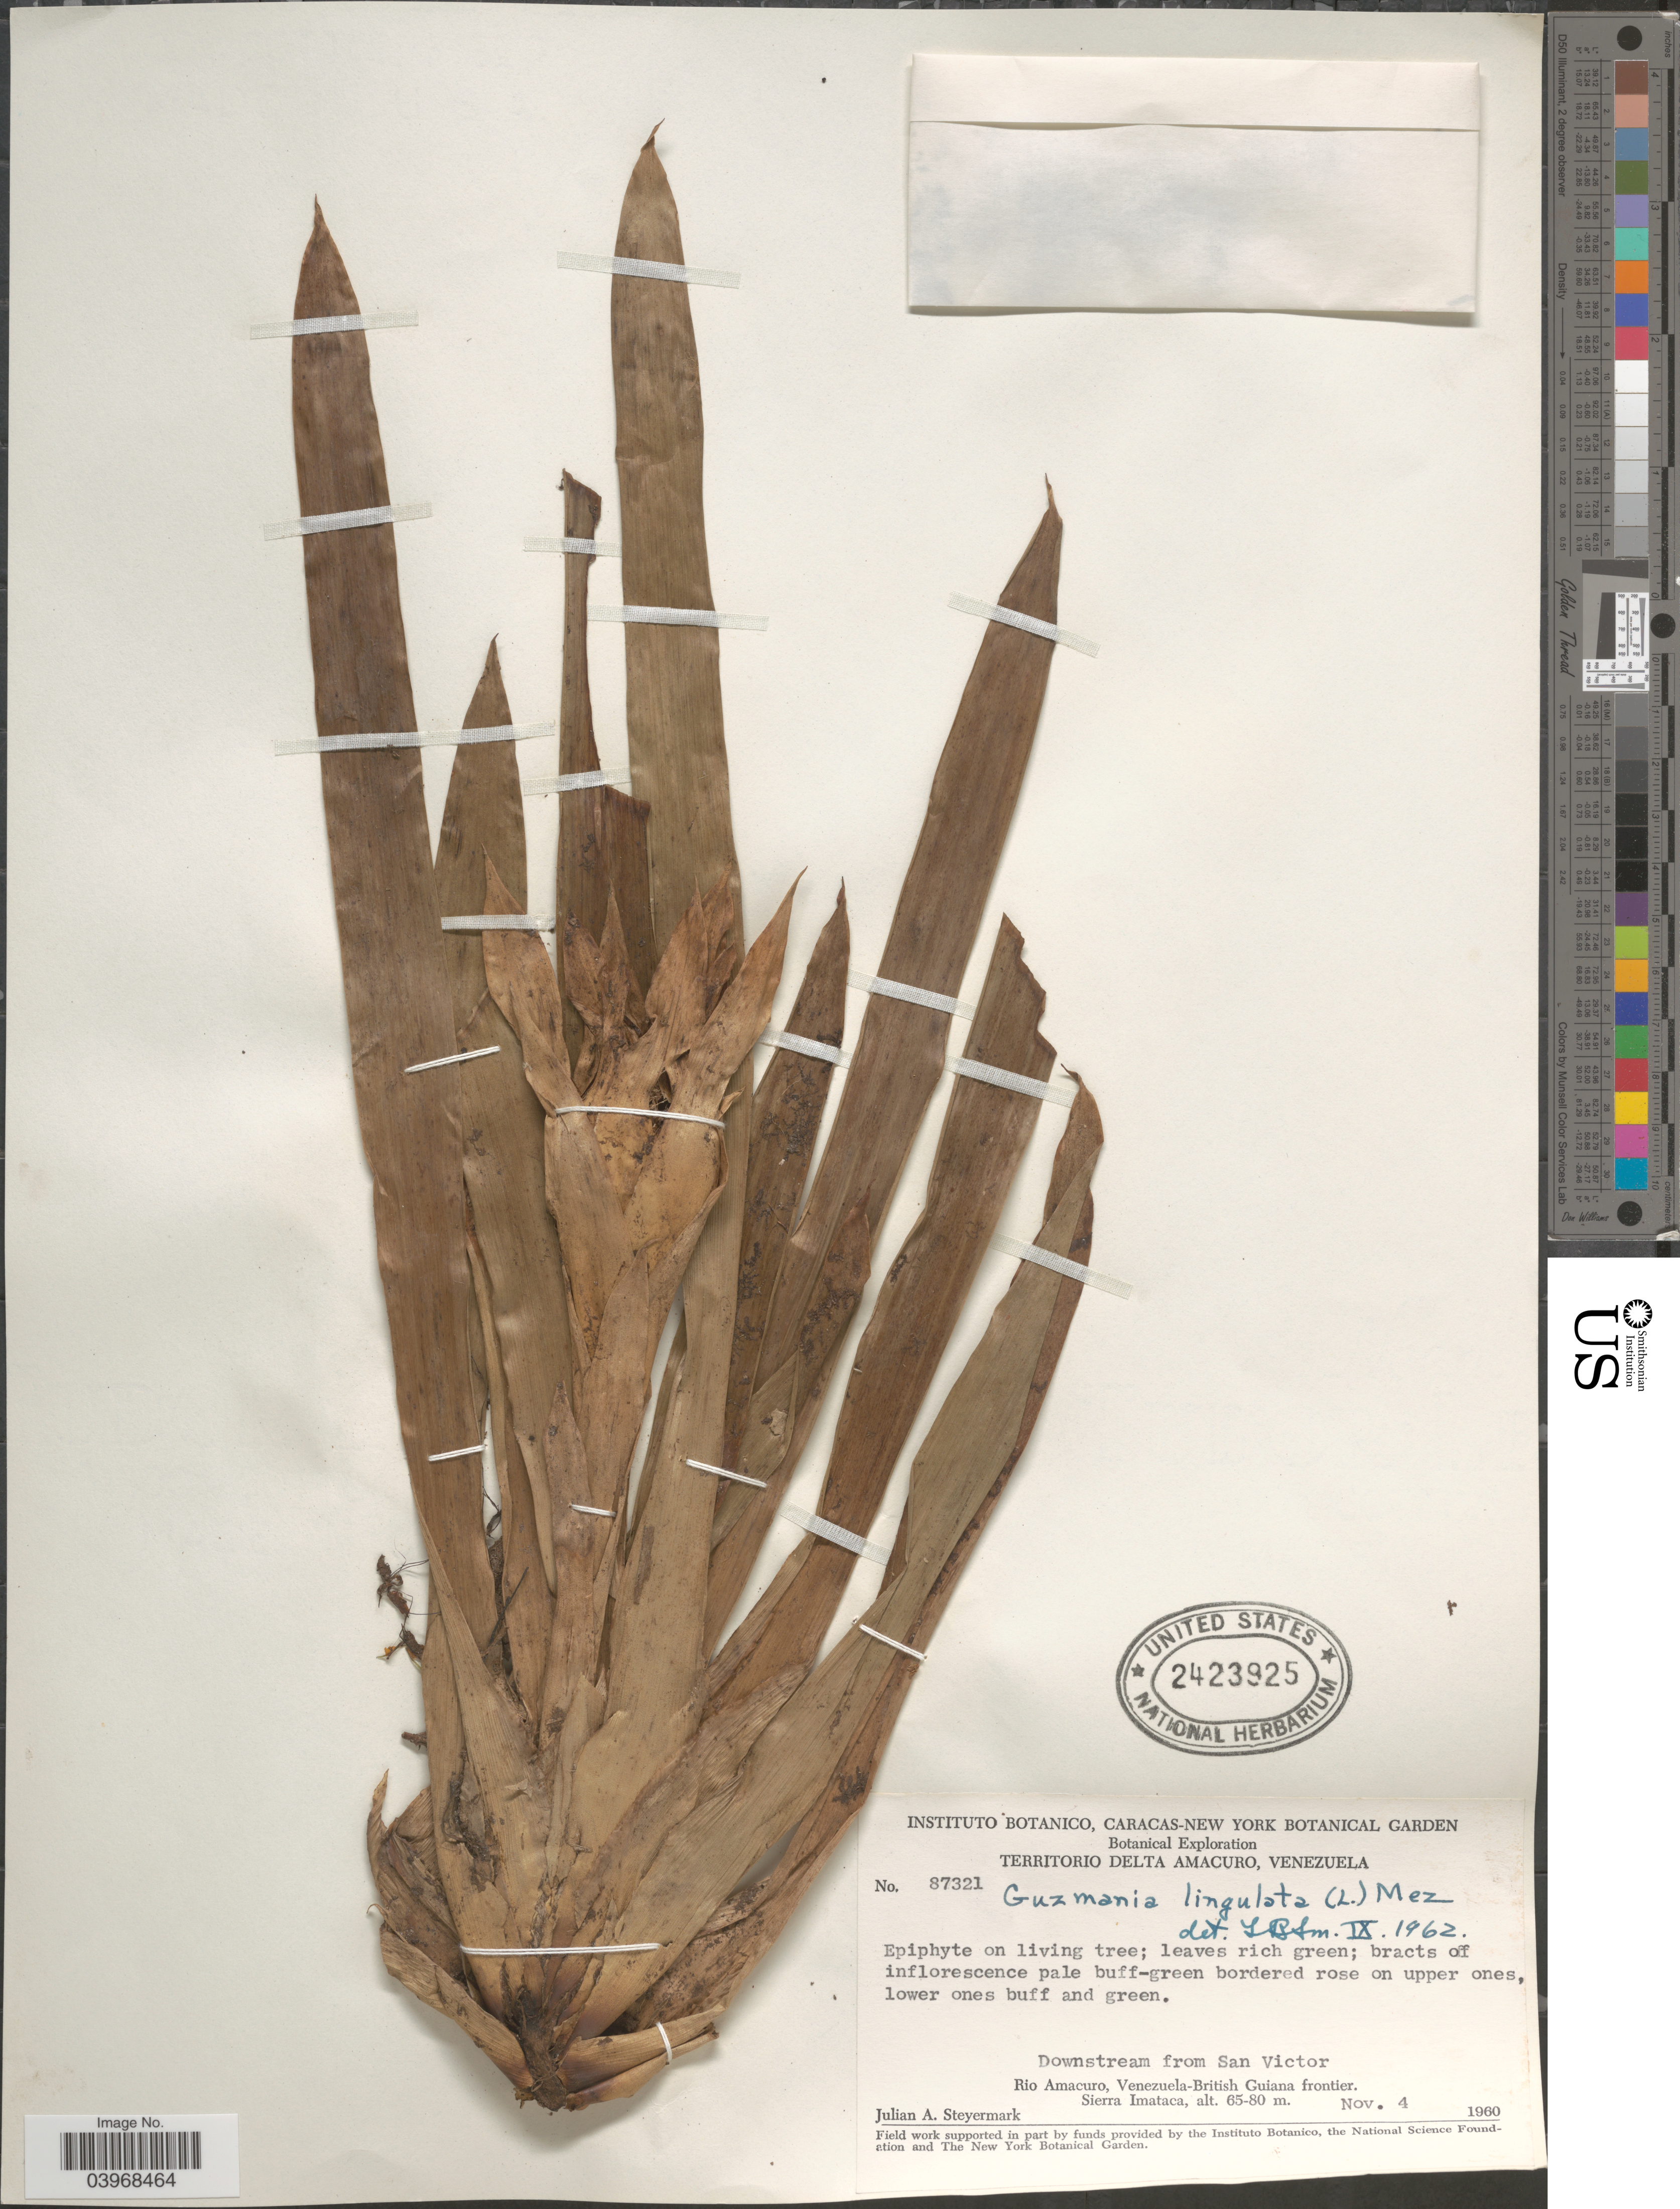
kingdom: Plantae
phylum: Tracheophyta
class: Liliopsida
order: Poales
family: Bromeliaceae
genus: Guzmania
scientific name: Guzmania lingulata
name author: (L.) Mez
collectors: J. Steyermark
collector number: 87321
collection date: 1960-11-04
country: Venezuela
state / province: Delta Amacuro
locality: Territorio Delta Amacuro. Downstream from San Victor. Rio Amacuro, Venezuela-British Guiana frontier. Sierra Imataca.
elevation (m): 65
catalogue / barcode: US 2423925